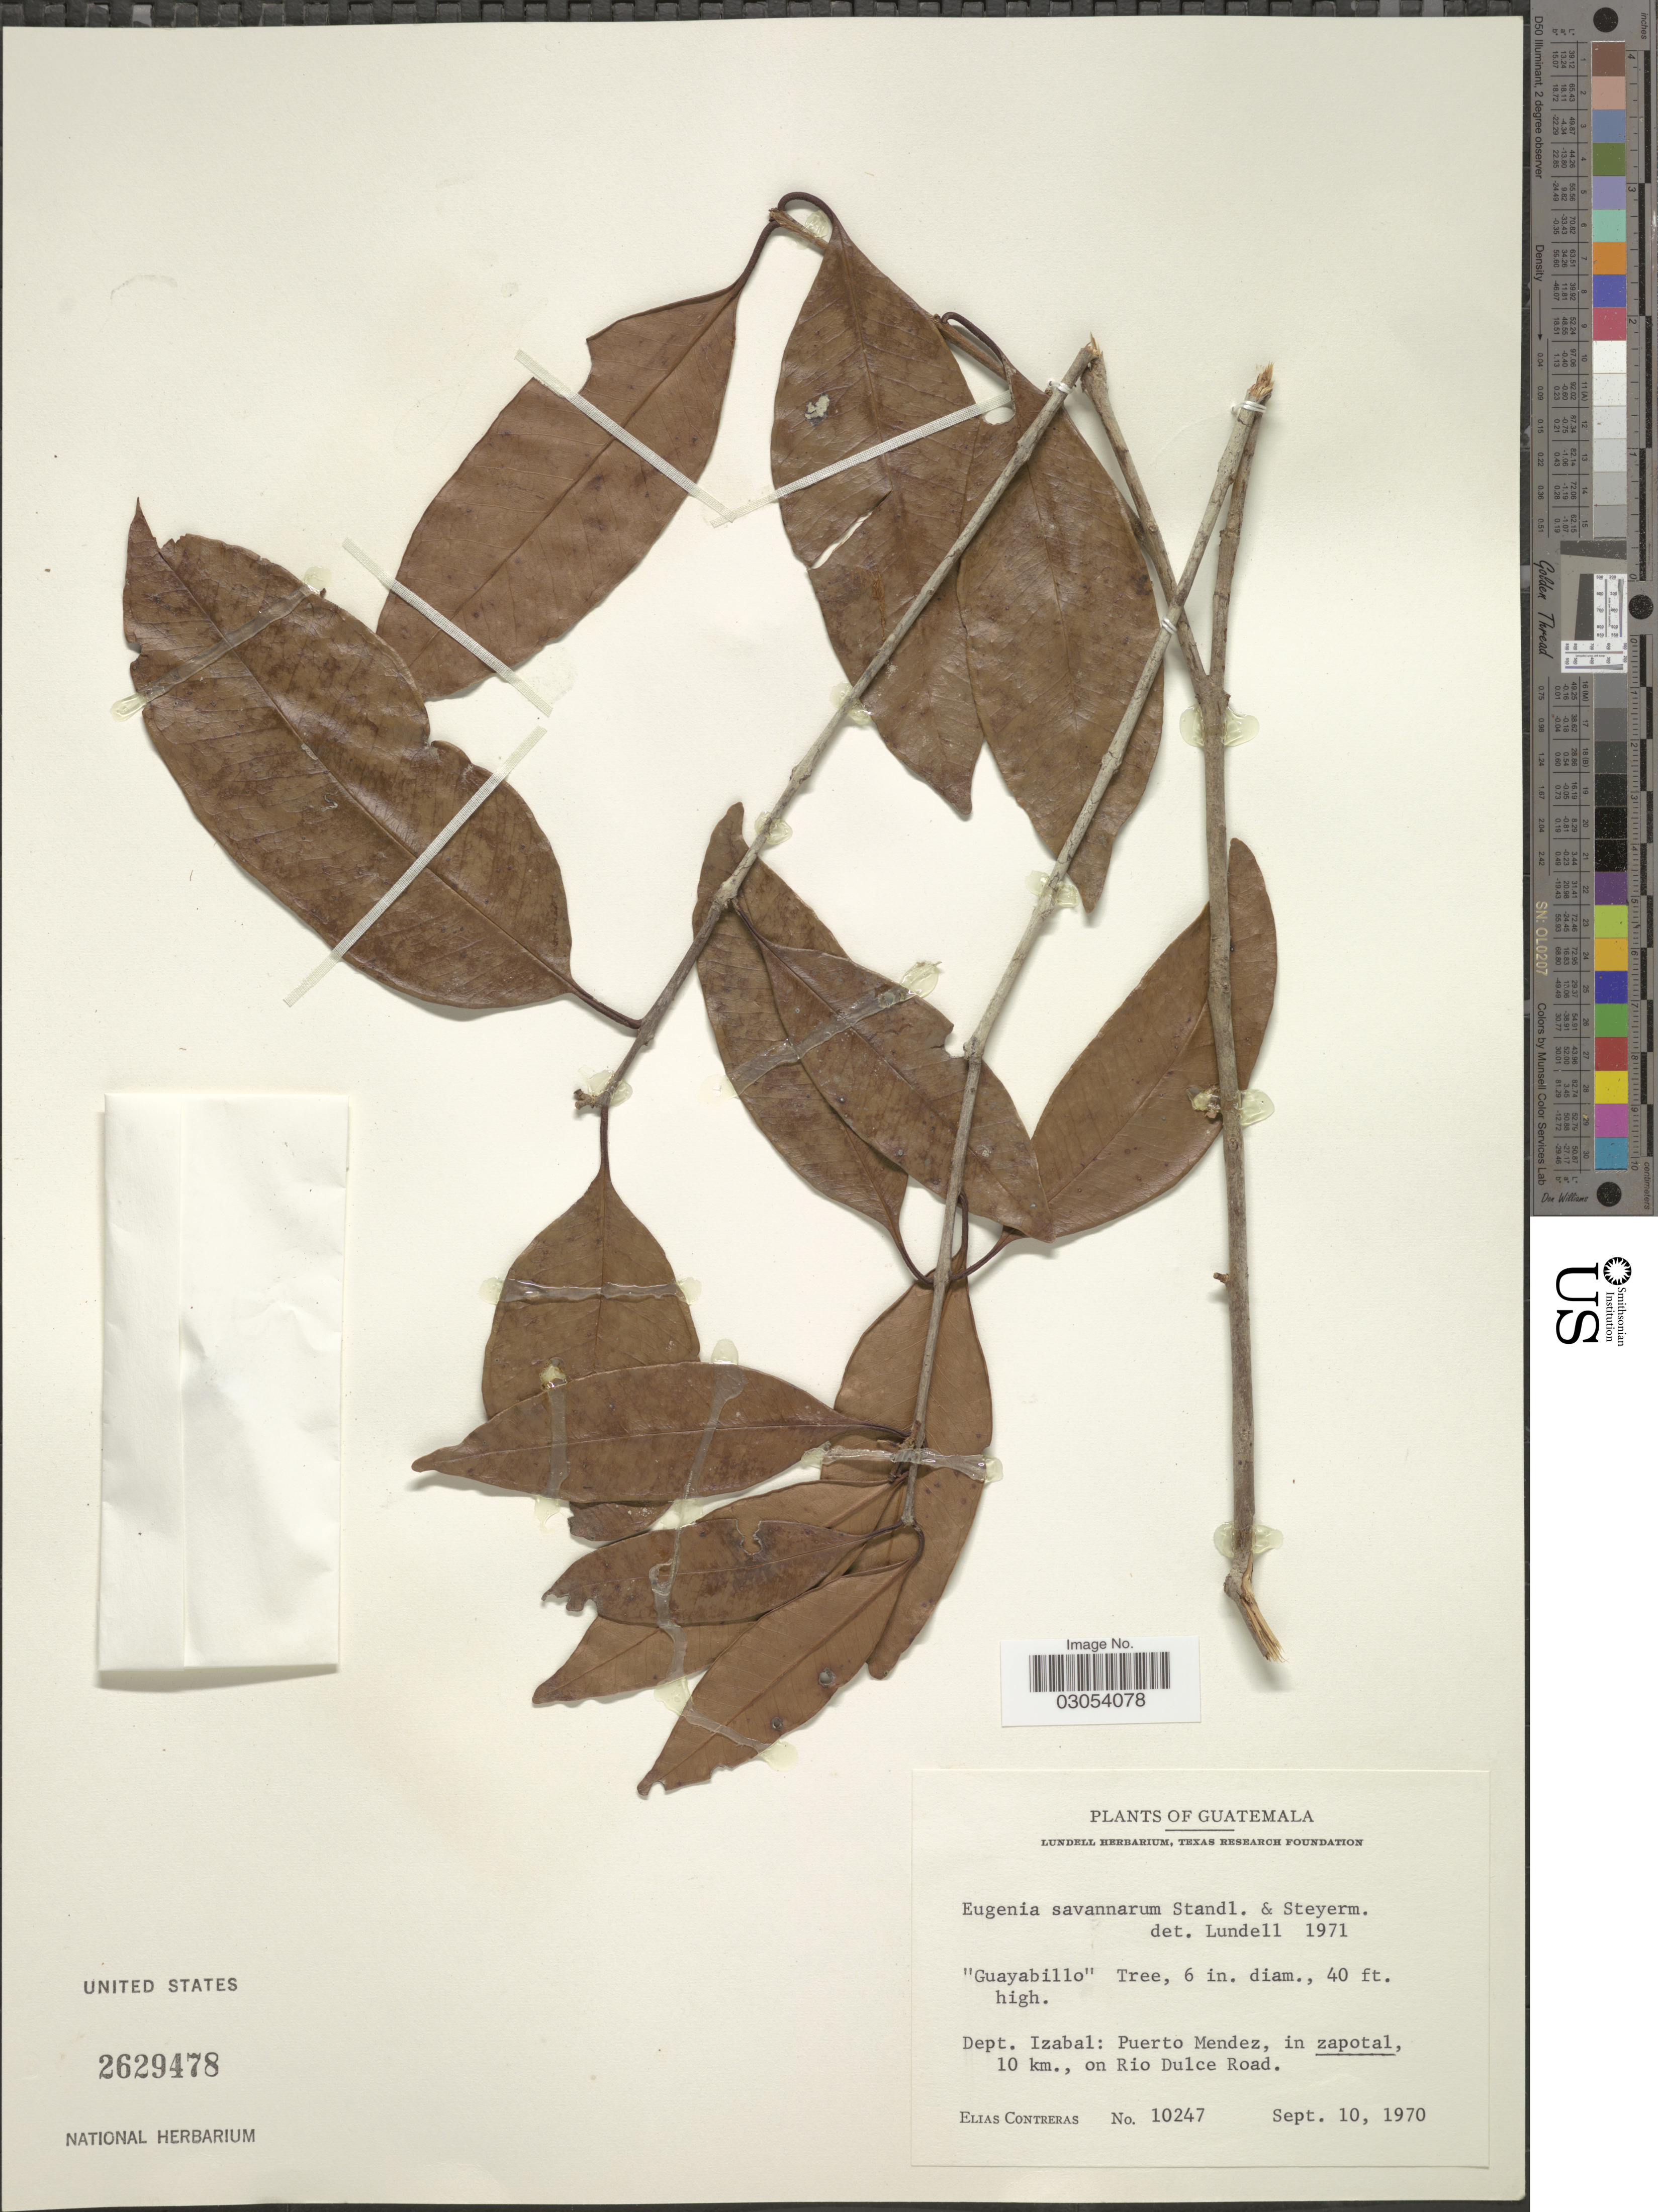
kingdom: Plantae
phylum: Tracheophyta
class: Magnoliopsida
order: Myrtales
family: Myrtaceae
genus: Eugenia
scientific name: Eugenia savannarum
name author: Standl. & Steyerm.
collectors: E. Contreras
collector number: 10247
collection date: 1970-09-10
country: Guatemala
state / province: Izabal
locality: Dept. Izabal: Puerto Mendez, in zapotal, 10 km. on Rio Dulce Road.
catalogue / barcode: US 2629478